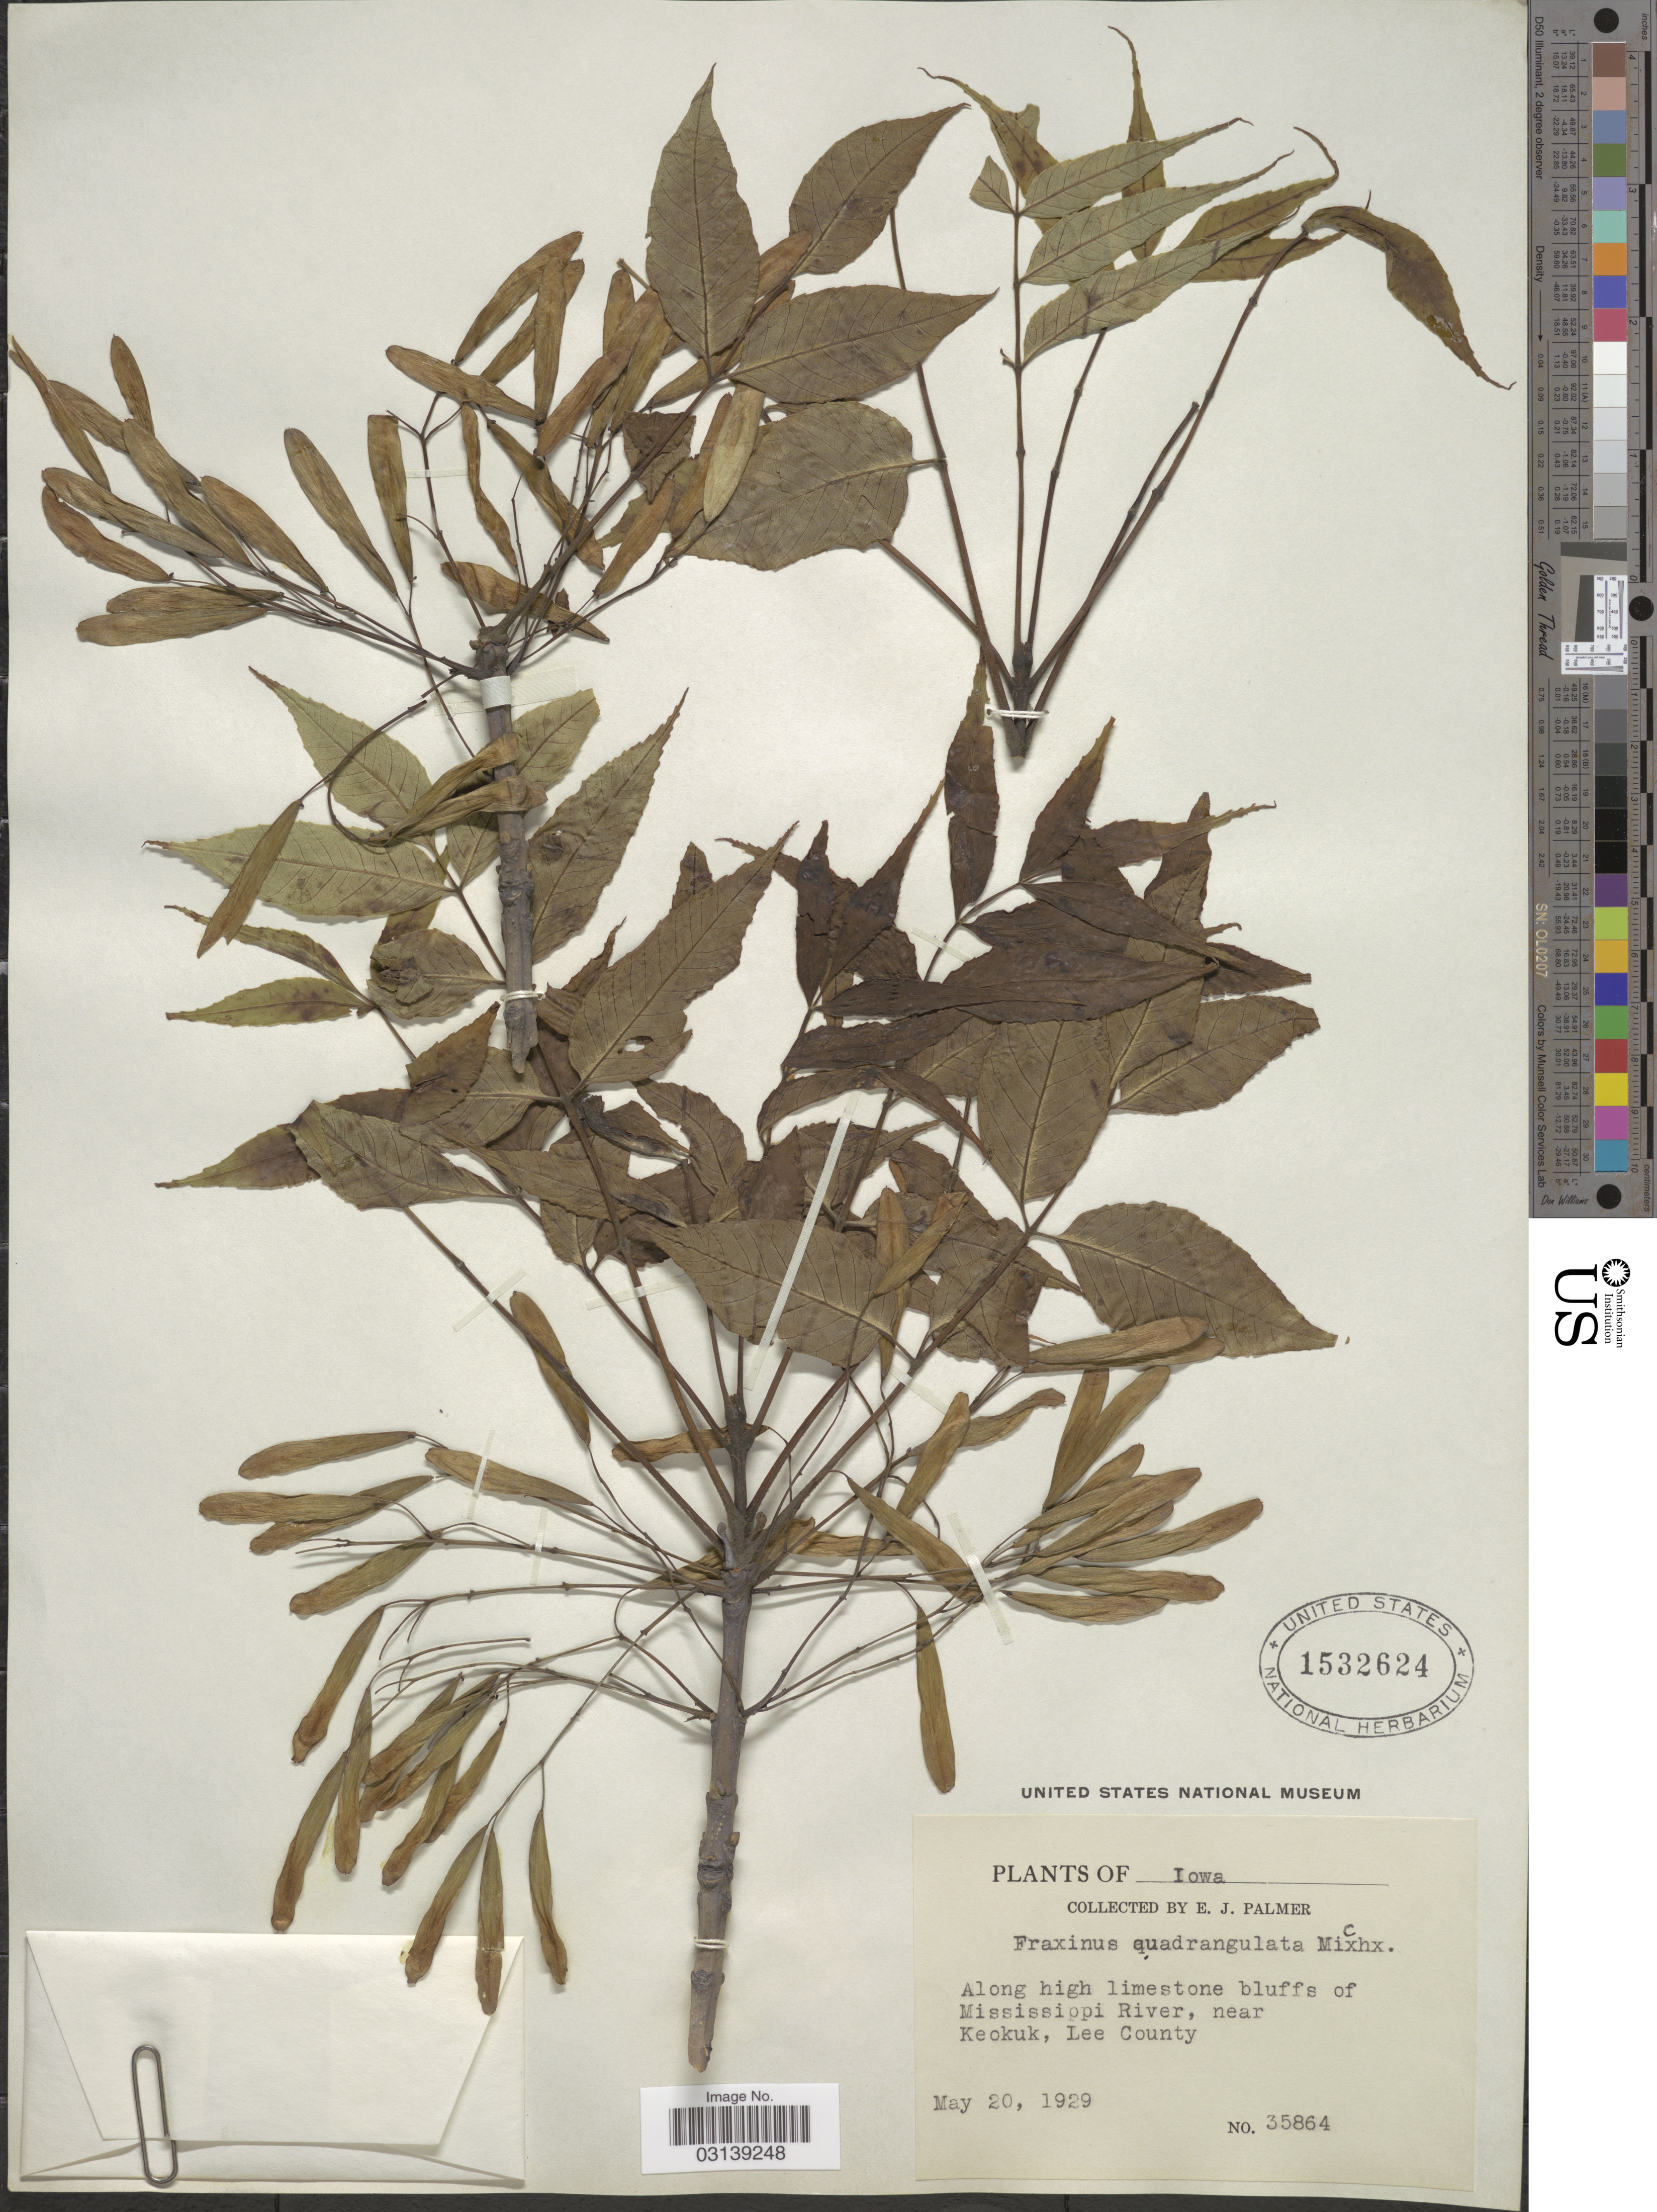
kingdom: Plantae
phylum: Tracheophyta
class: Magnoliopsida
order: Lamiales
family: Oleaceae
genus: Fraxinus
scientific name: Fraxinus quadrangulata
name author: Michx.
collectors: E. J. Palmer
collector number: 35864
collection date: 1929-05-20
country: United States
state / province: Iowa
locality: Along high limestone bluffs of Mississippi River, near Keokuk, Lee County.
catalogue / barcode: US 1532624